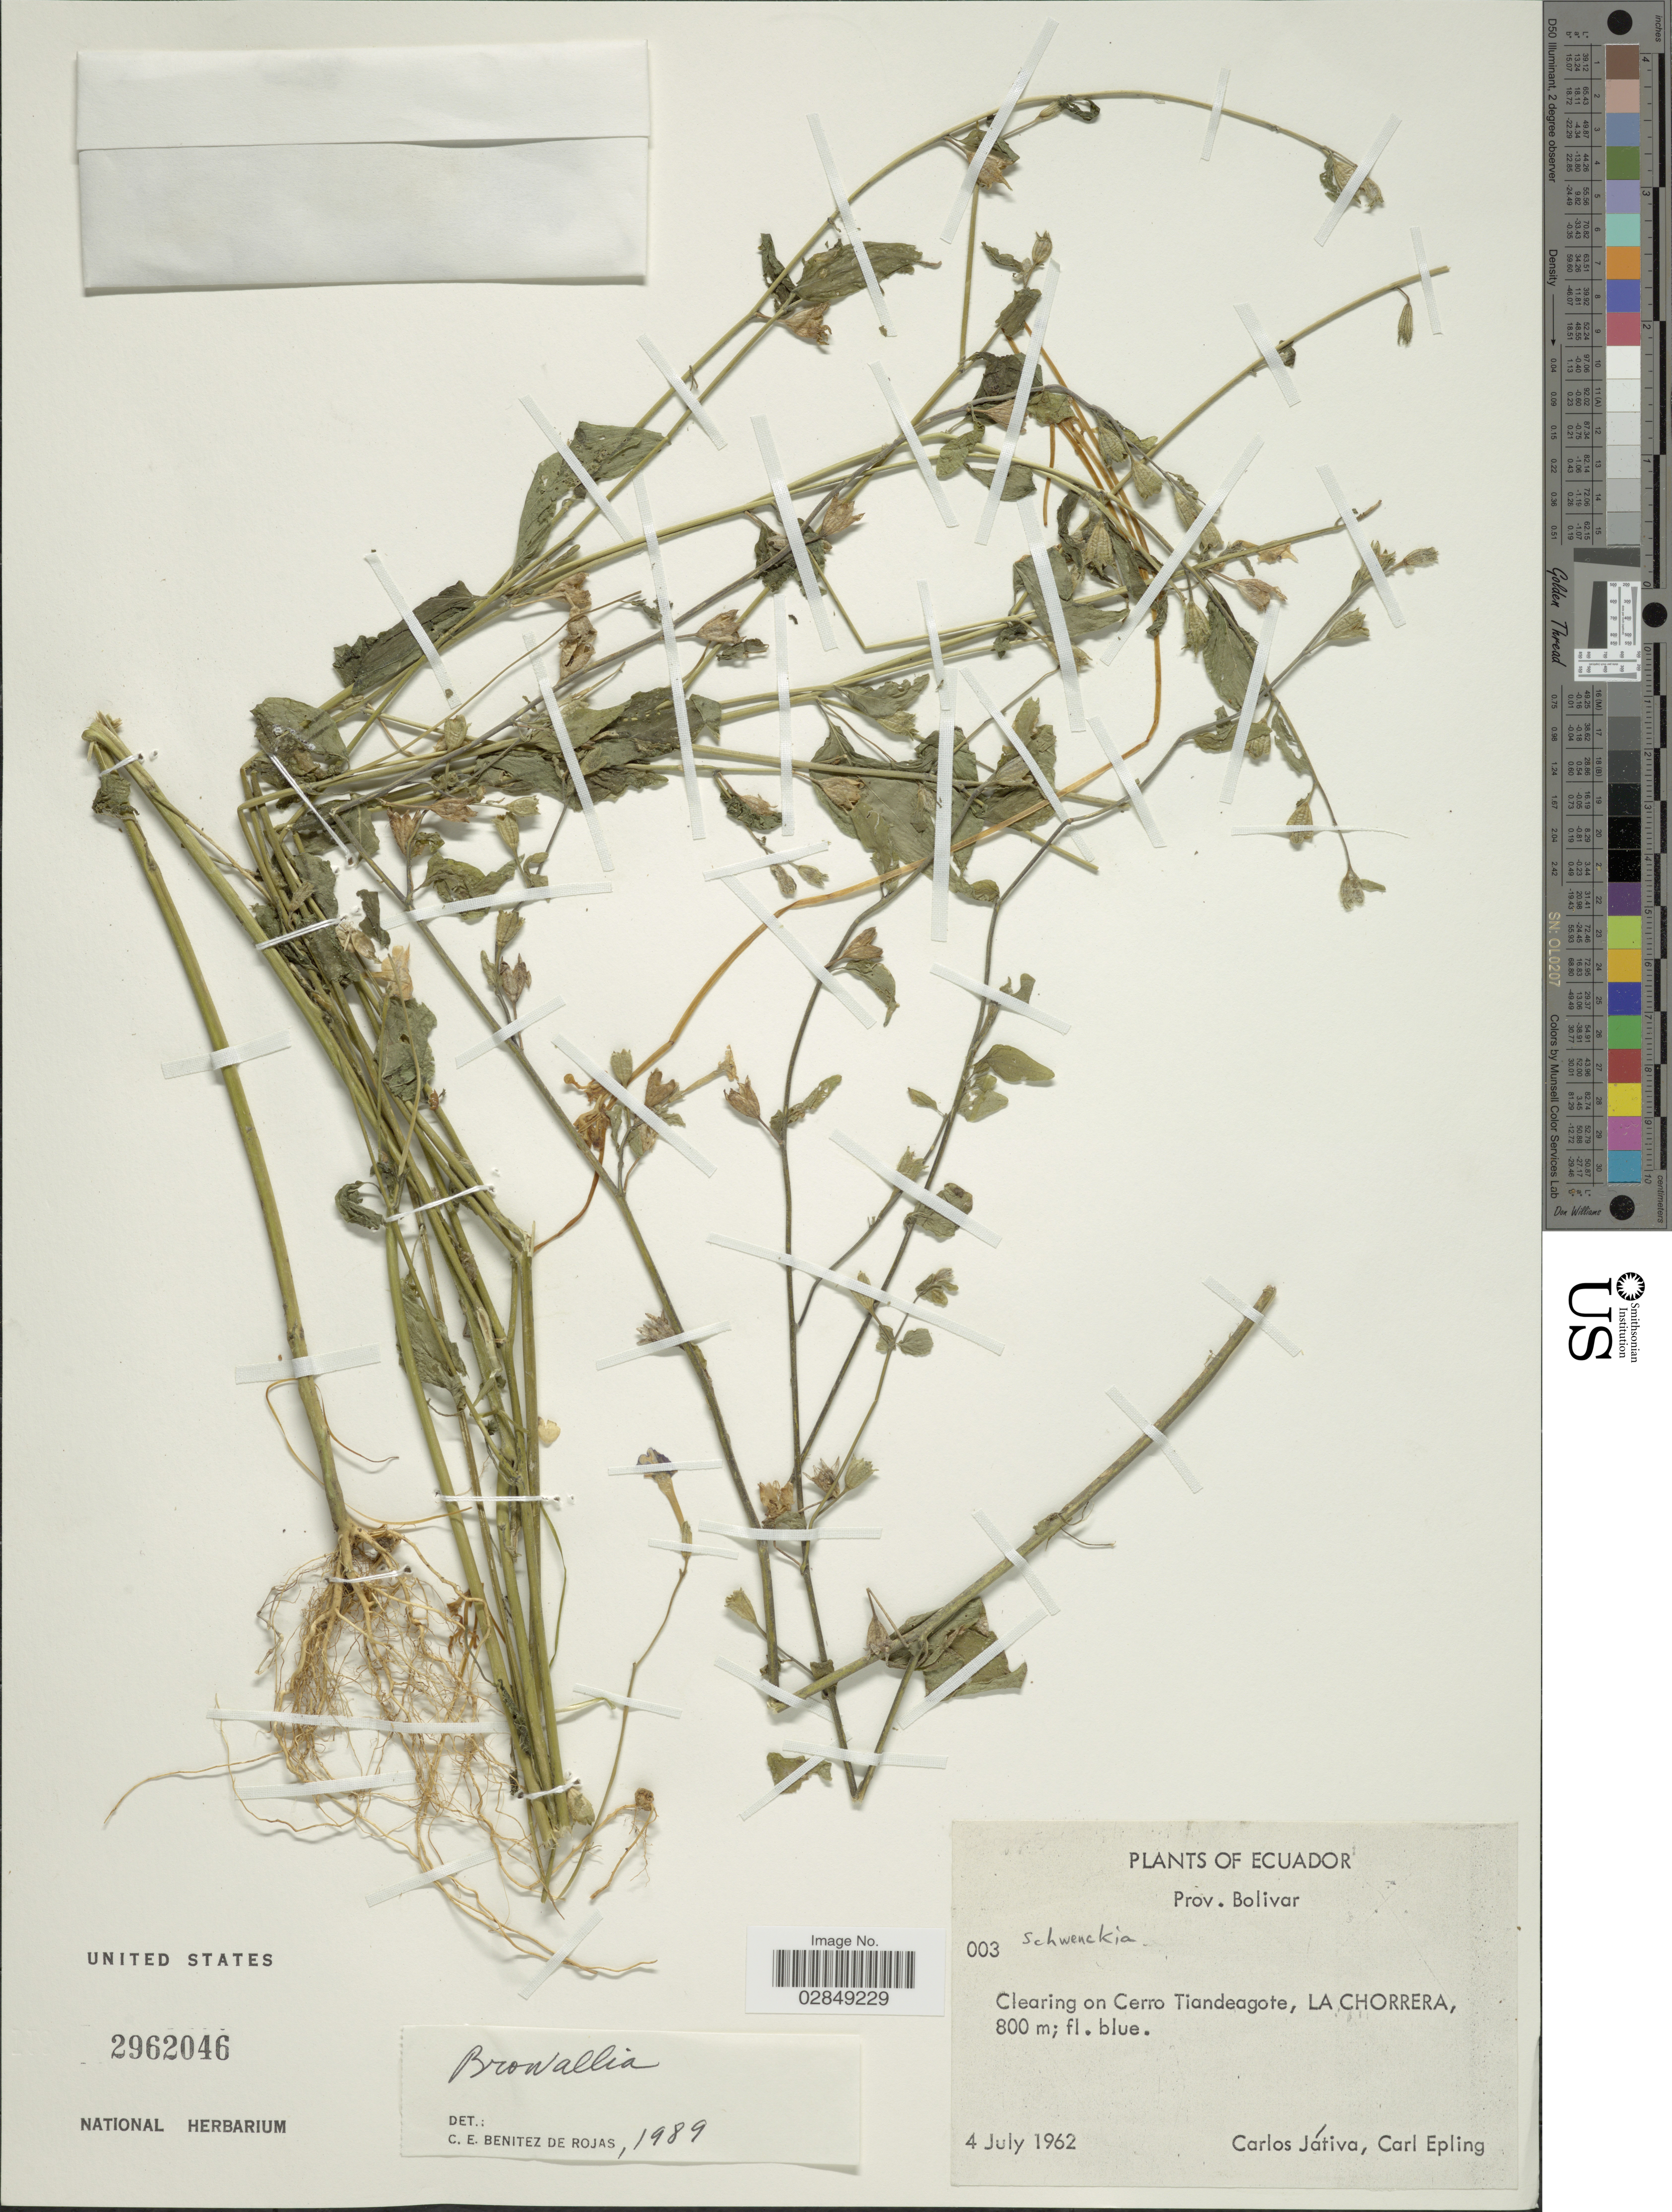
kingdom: Plantae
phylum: Tracheophyta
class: Magnoliopsida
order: Solanales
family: Solanaceae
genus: Browallia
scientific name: Browallia sp.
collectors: C. D. Játiva & C. C. Epling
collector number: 003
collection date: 1962-07-04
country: Ecuador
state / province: Bolívar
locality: Clearing on Cerro Tiandeagote, La Chorrera.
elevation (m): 800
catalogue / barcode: US 2962046